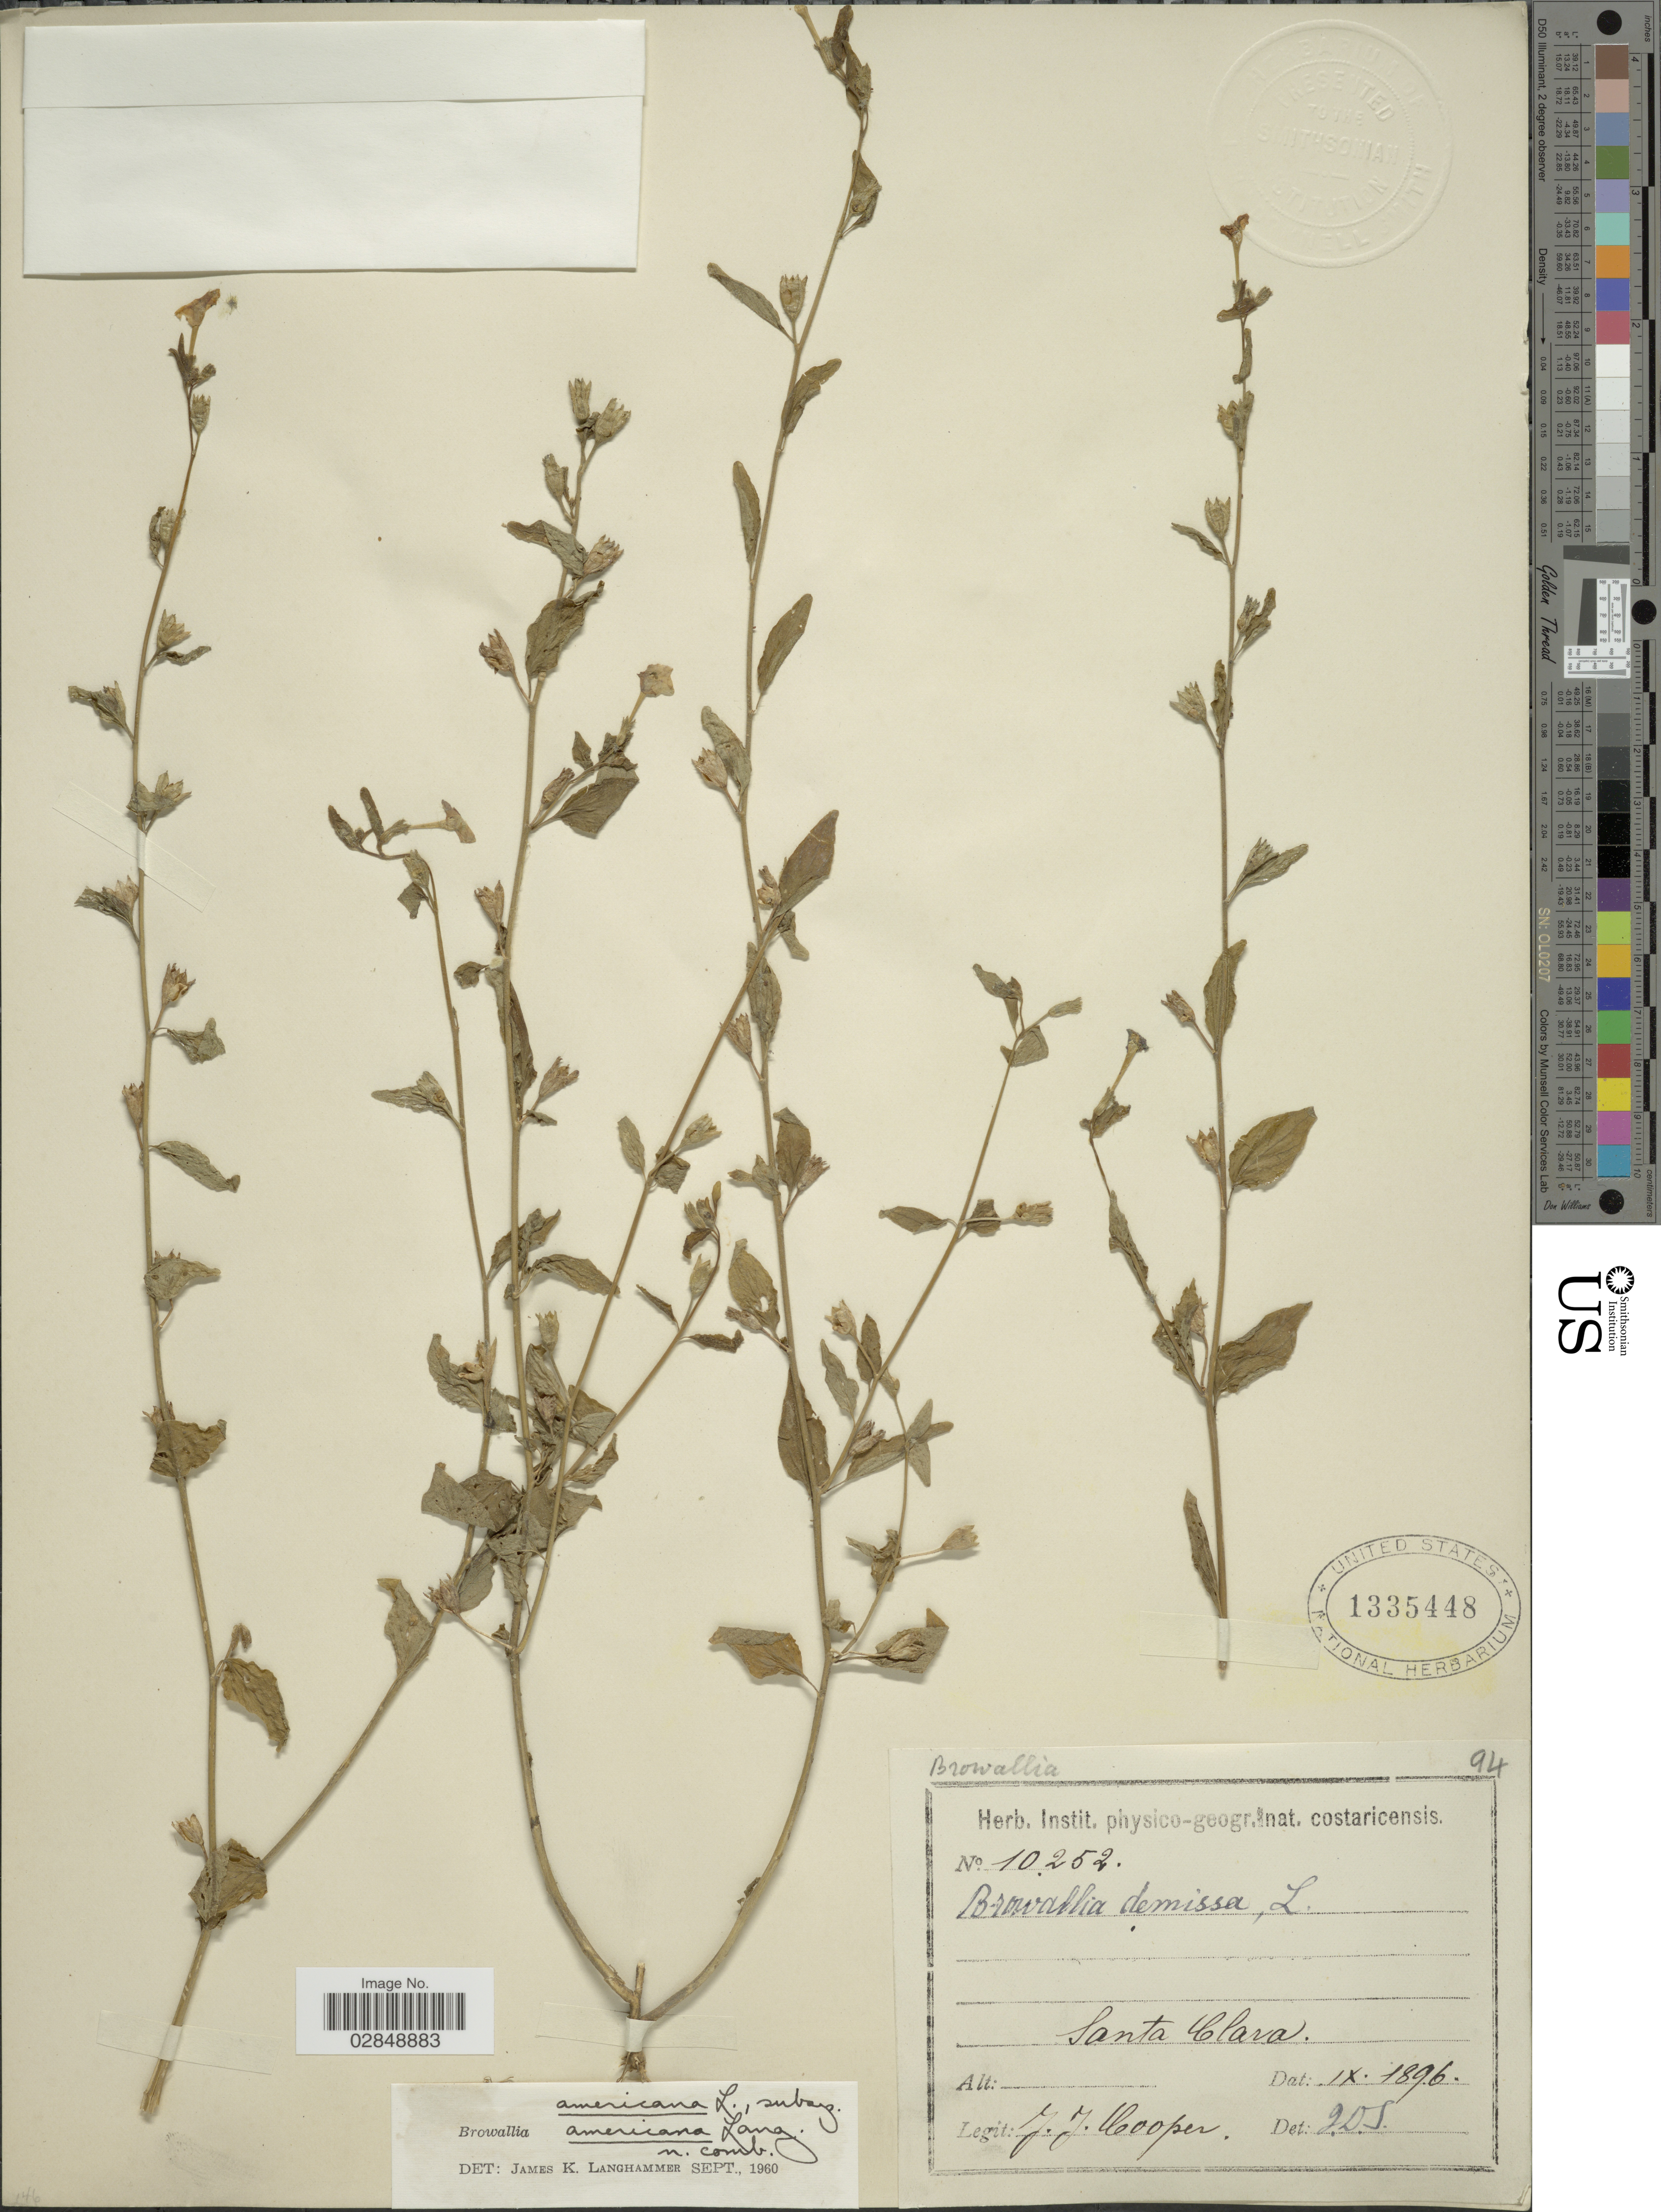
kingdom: Plantae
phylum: Tracheophyta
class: Magnoliopsida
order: Solanales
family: Solanaceae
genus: Browallia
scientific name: Browallia americana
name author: L.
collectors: J. J. Cooper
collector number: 10252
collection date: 1896-09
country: Costa Rica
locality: Santa Clara.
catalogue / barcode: US 1335448